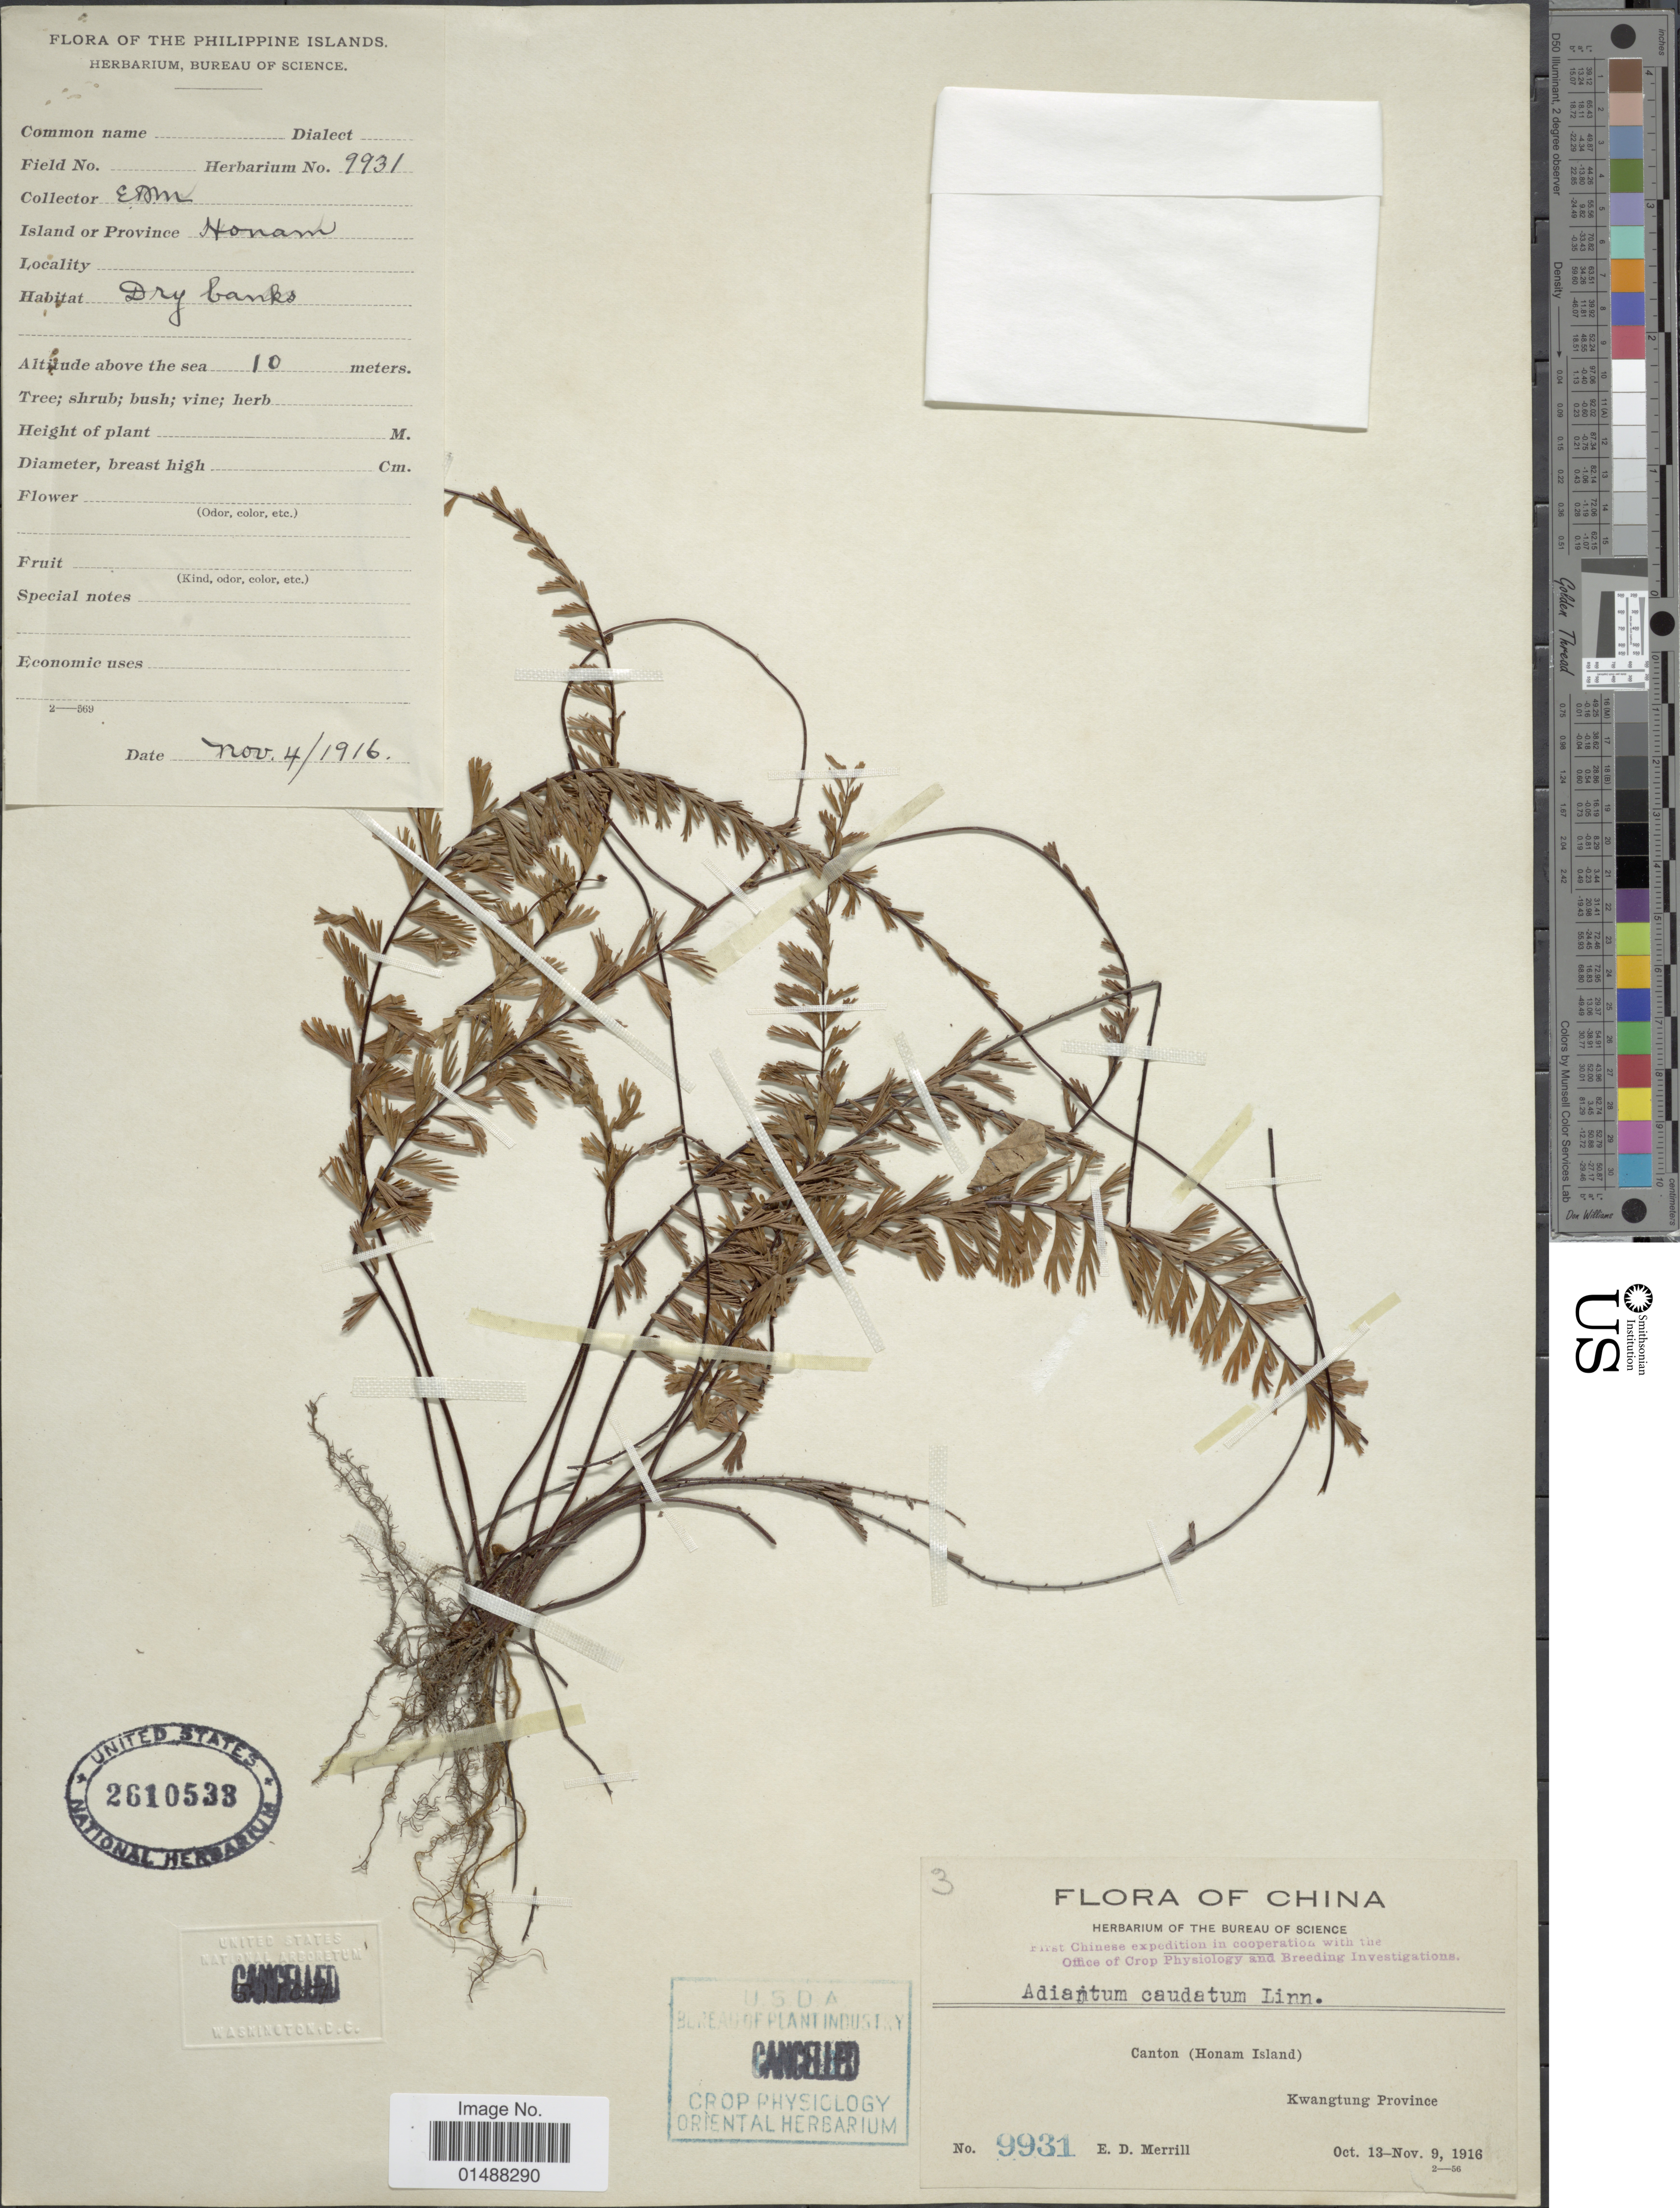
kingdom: Plantae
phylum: Tracheophyta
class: Polypodiopsida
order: Polypodiales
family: Pteridaceae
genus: Adiantum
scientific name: Adiantum caudatum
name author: L.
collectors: E. Merrill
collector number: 9931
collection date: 1916-11-04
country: China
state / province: Guangdong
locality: China, Kwangtung Province, Canton (Honam Island).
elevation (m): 10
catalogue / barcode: US 2610538